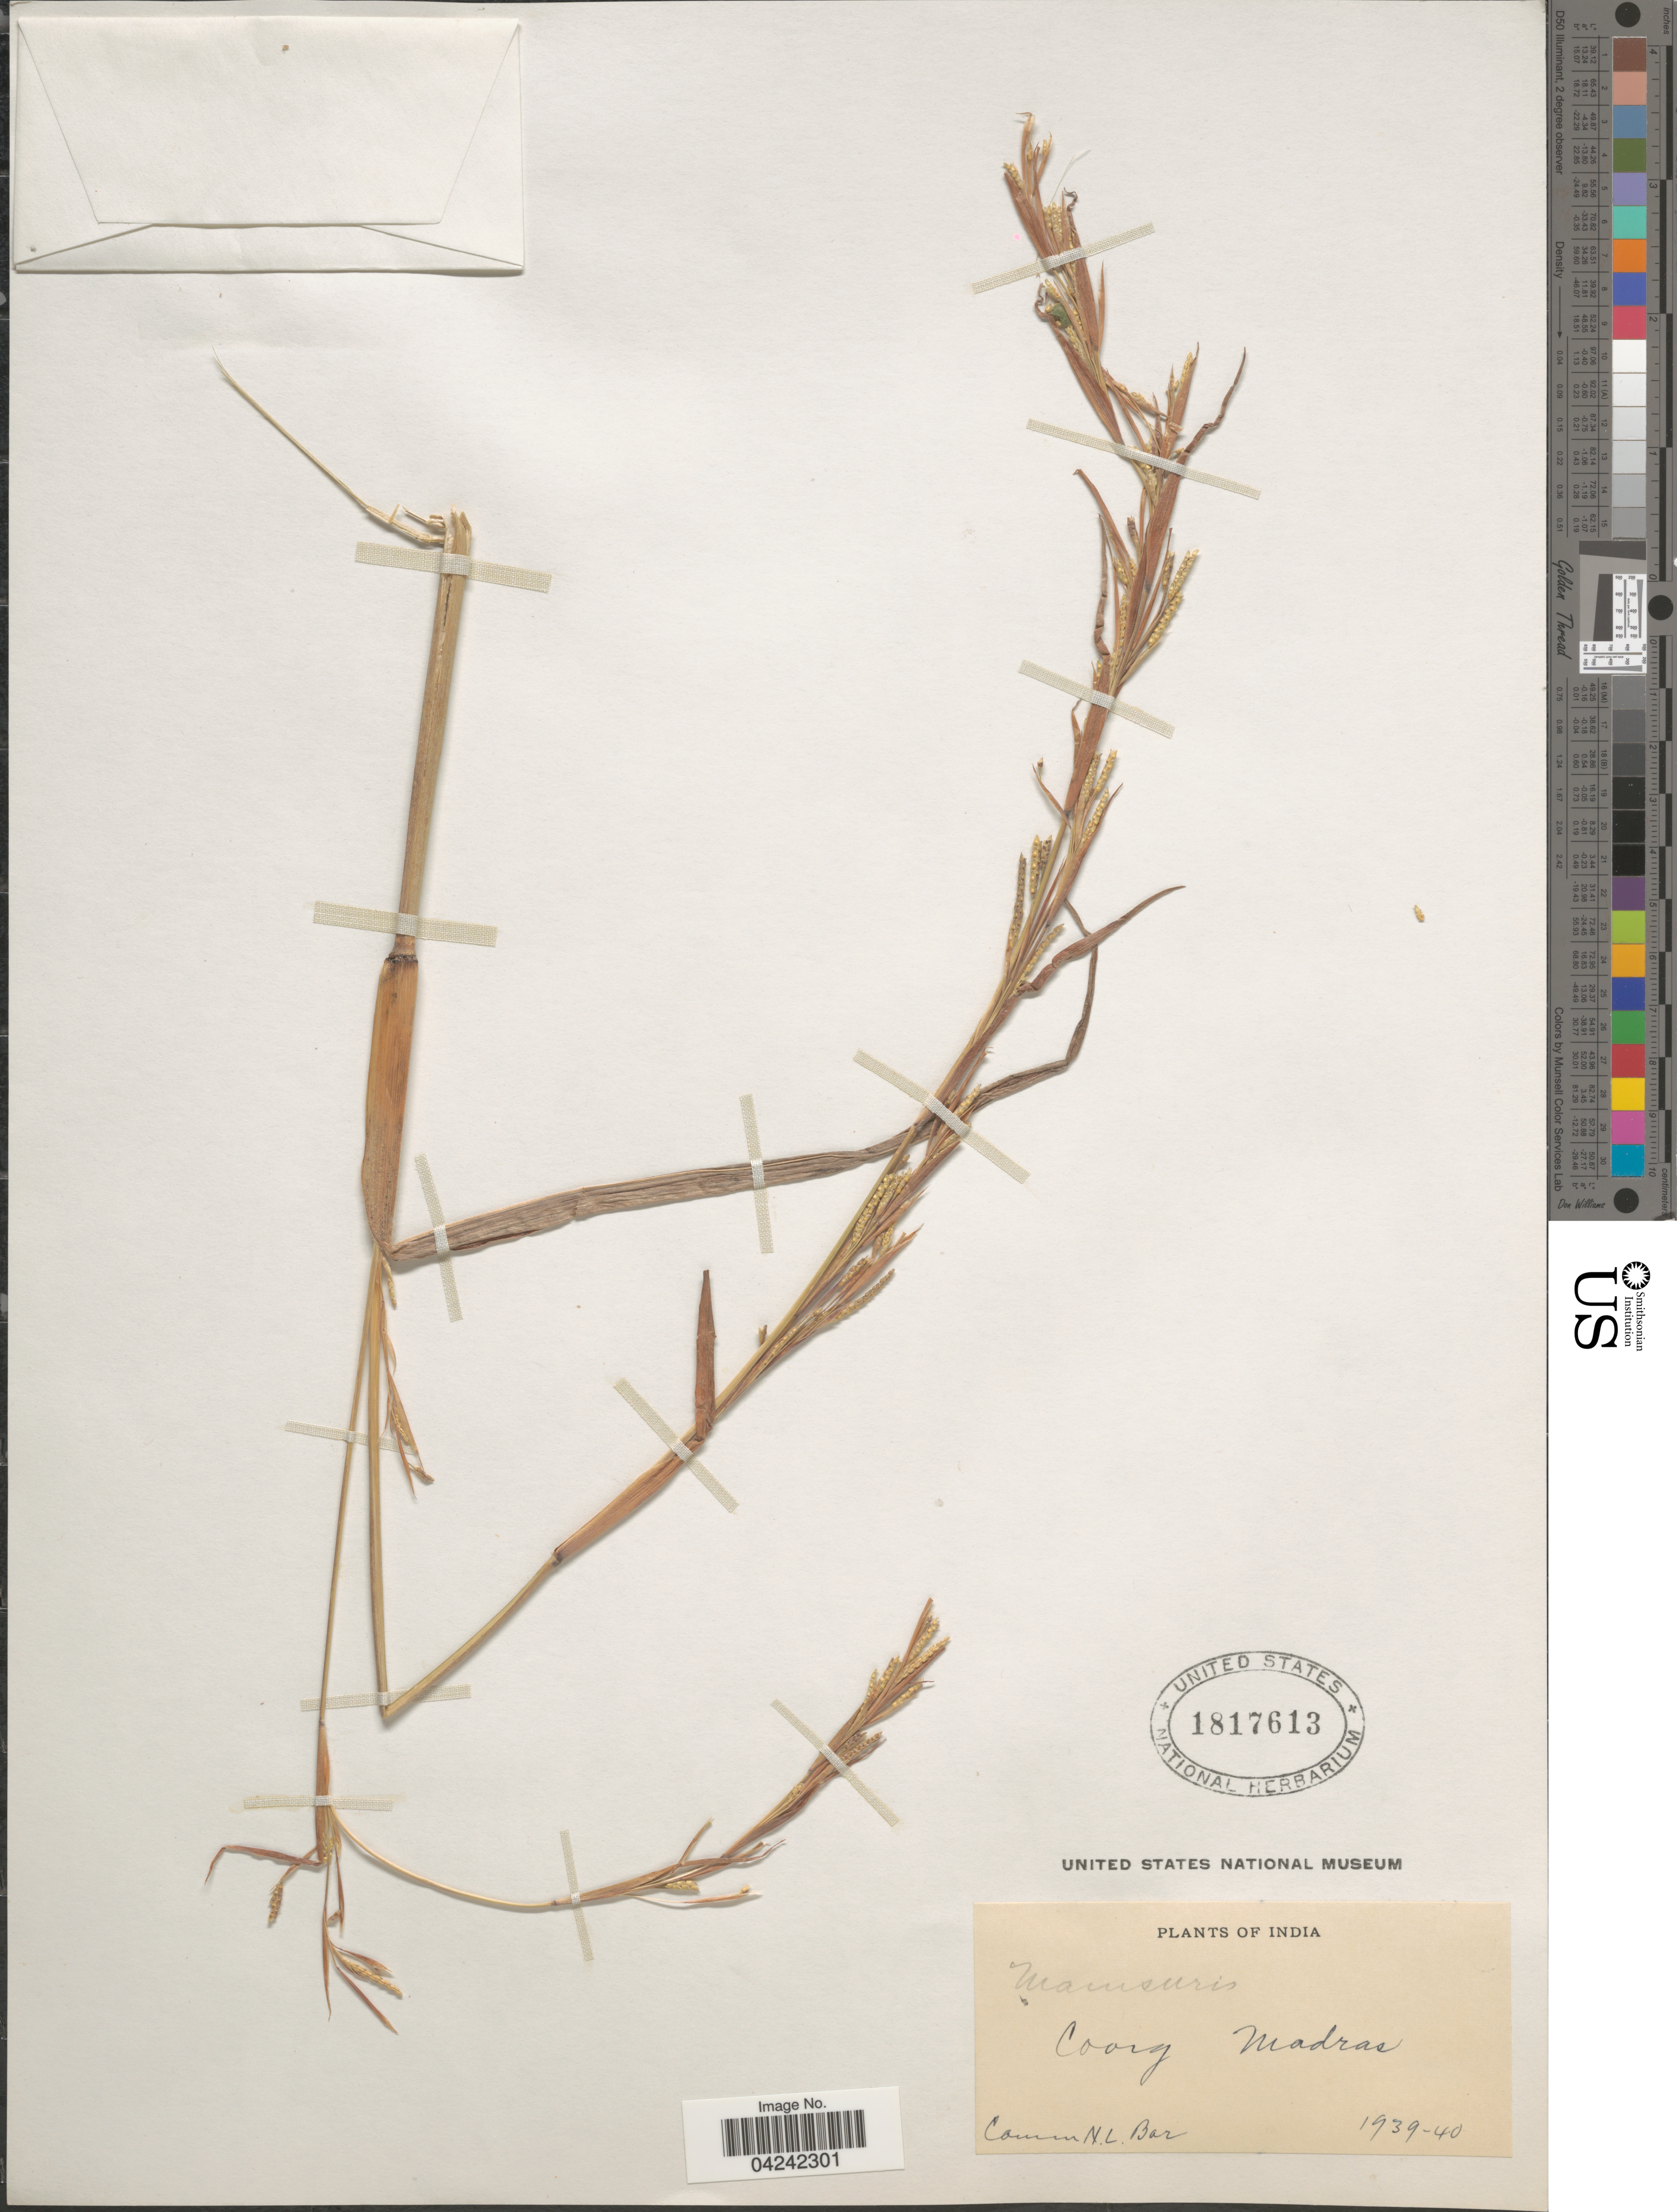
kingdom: Plantae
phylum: Tracheophyta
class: Liliopsida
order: Poales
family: Poaceae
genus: Rottboellia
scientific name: Rottboellia clarkei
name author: Hack.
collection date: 1939/1940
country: India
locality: Coorg. Madras.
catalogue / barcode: US 1817613